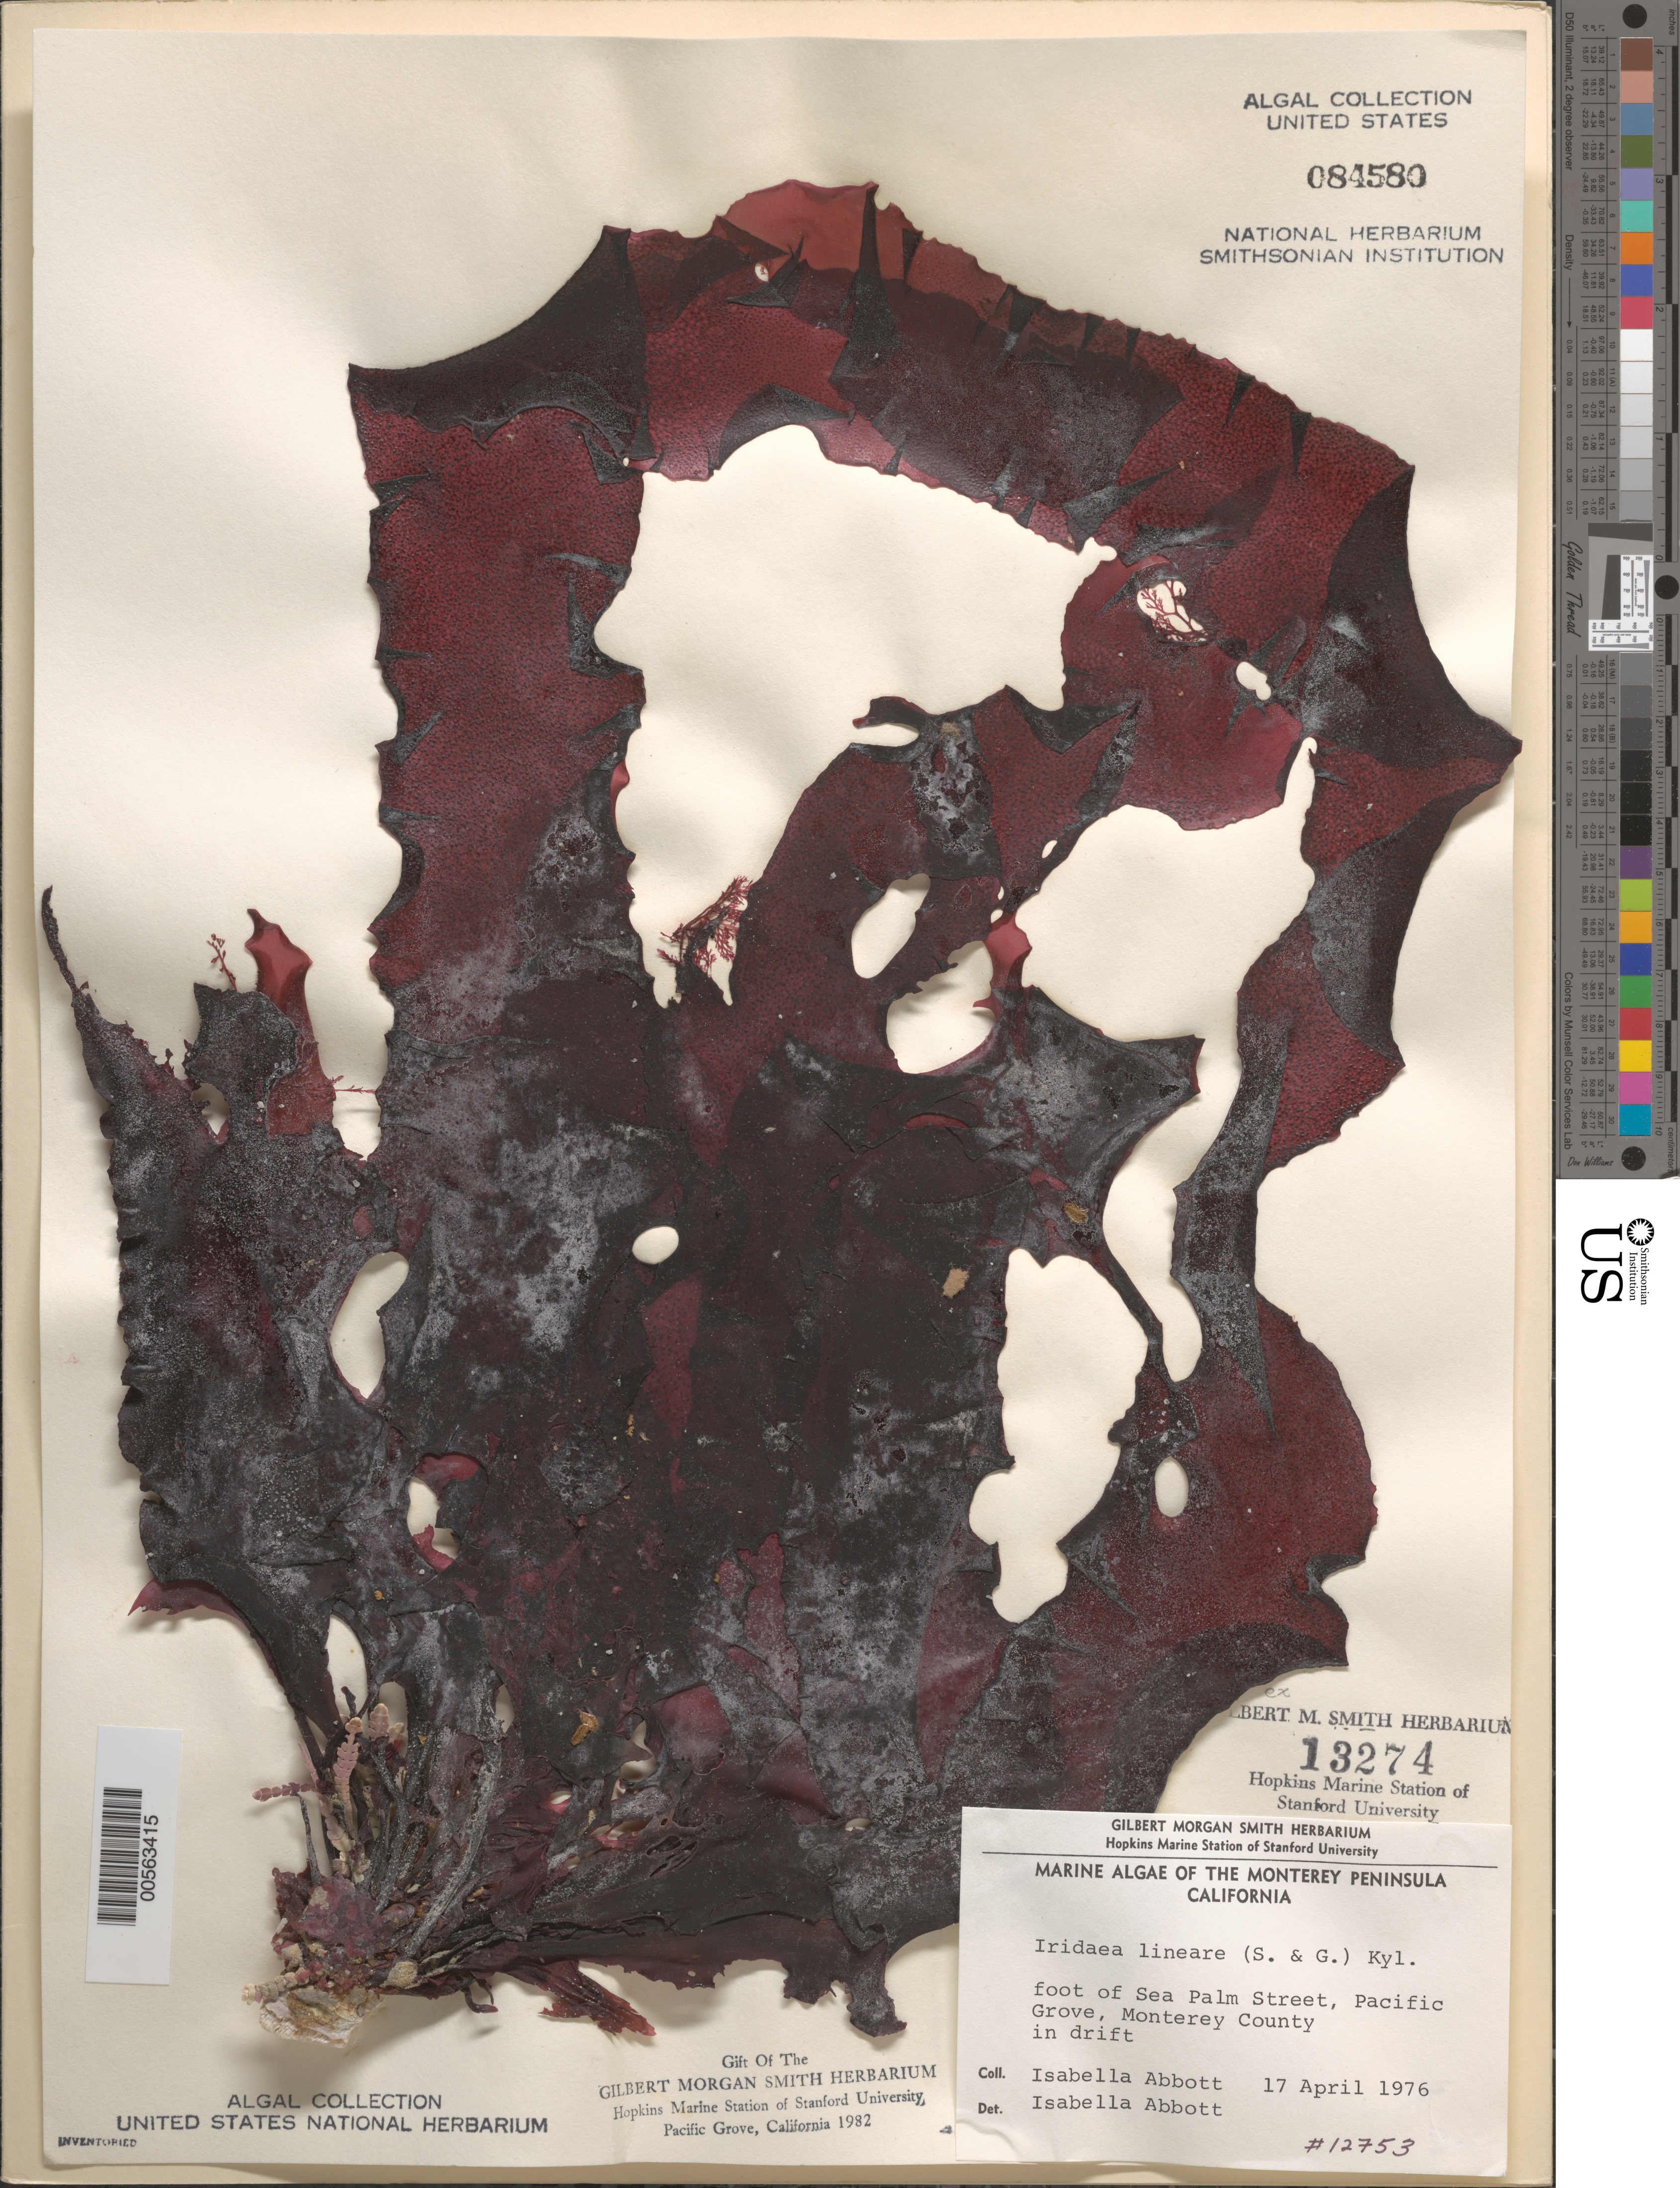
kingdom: Plantae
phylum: Rhodophyta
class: Florideophyceae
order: Gigartinales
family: Gigartinaceae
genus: Mazzaella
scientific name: Mazzaella linearis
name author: (Setchell & N.L. Gardner) Fredericq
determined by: Algae name updating Project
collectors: I. A. Abbott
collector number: IAA 12753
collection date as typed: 17 Apr 1976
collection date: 1976-04-17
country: United States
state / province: California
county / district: Monterey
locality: Pacific Grove, foot of Sea Palm Street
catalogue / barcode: US 84580